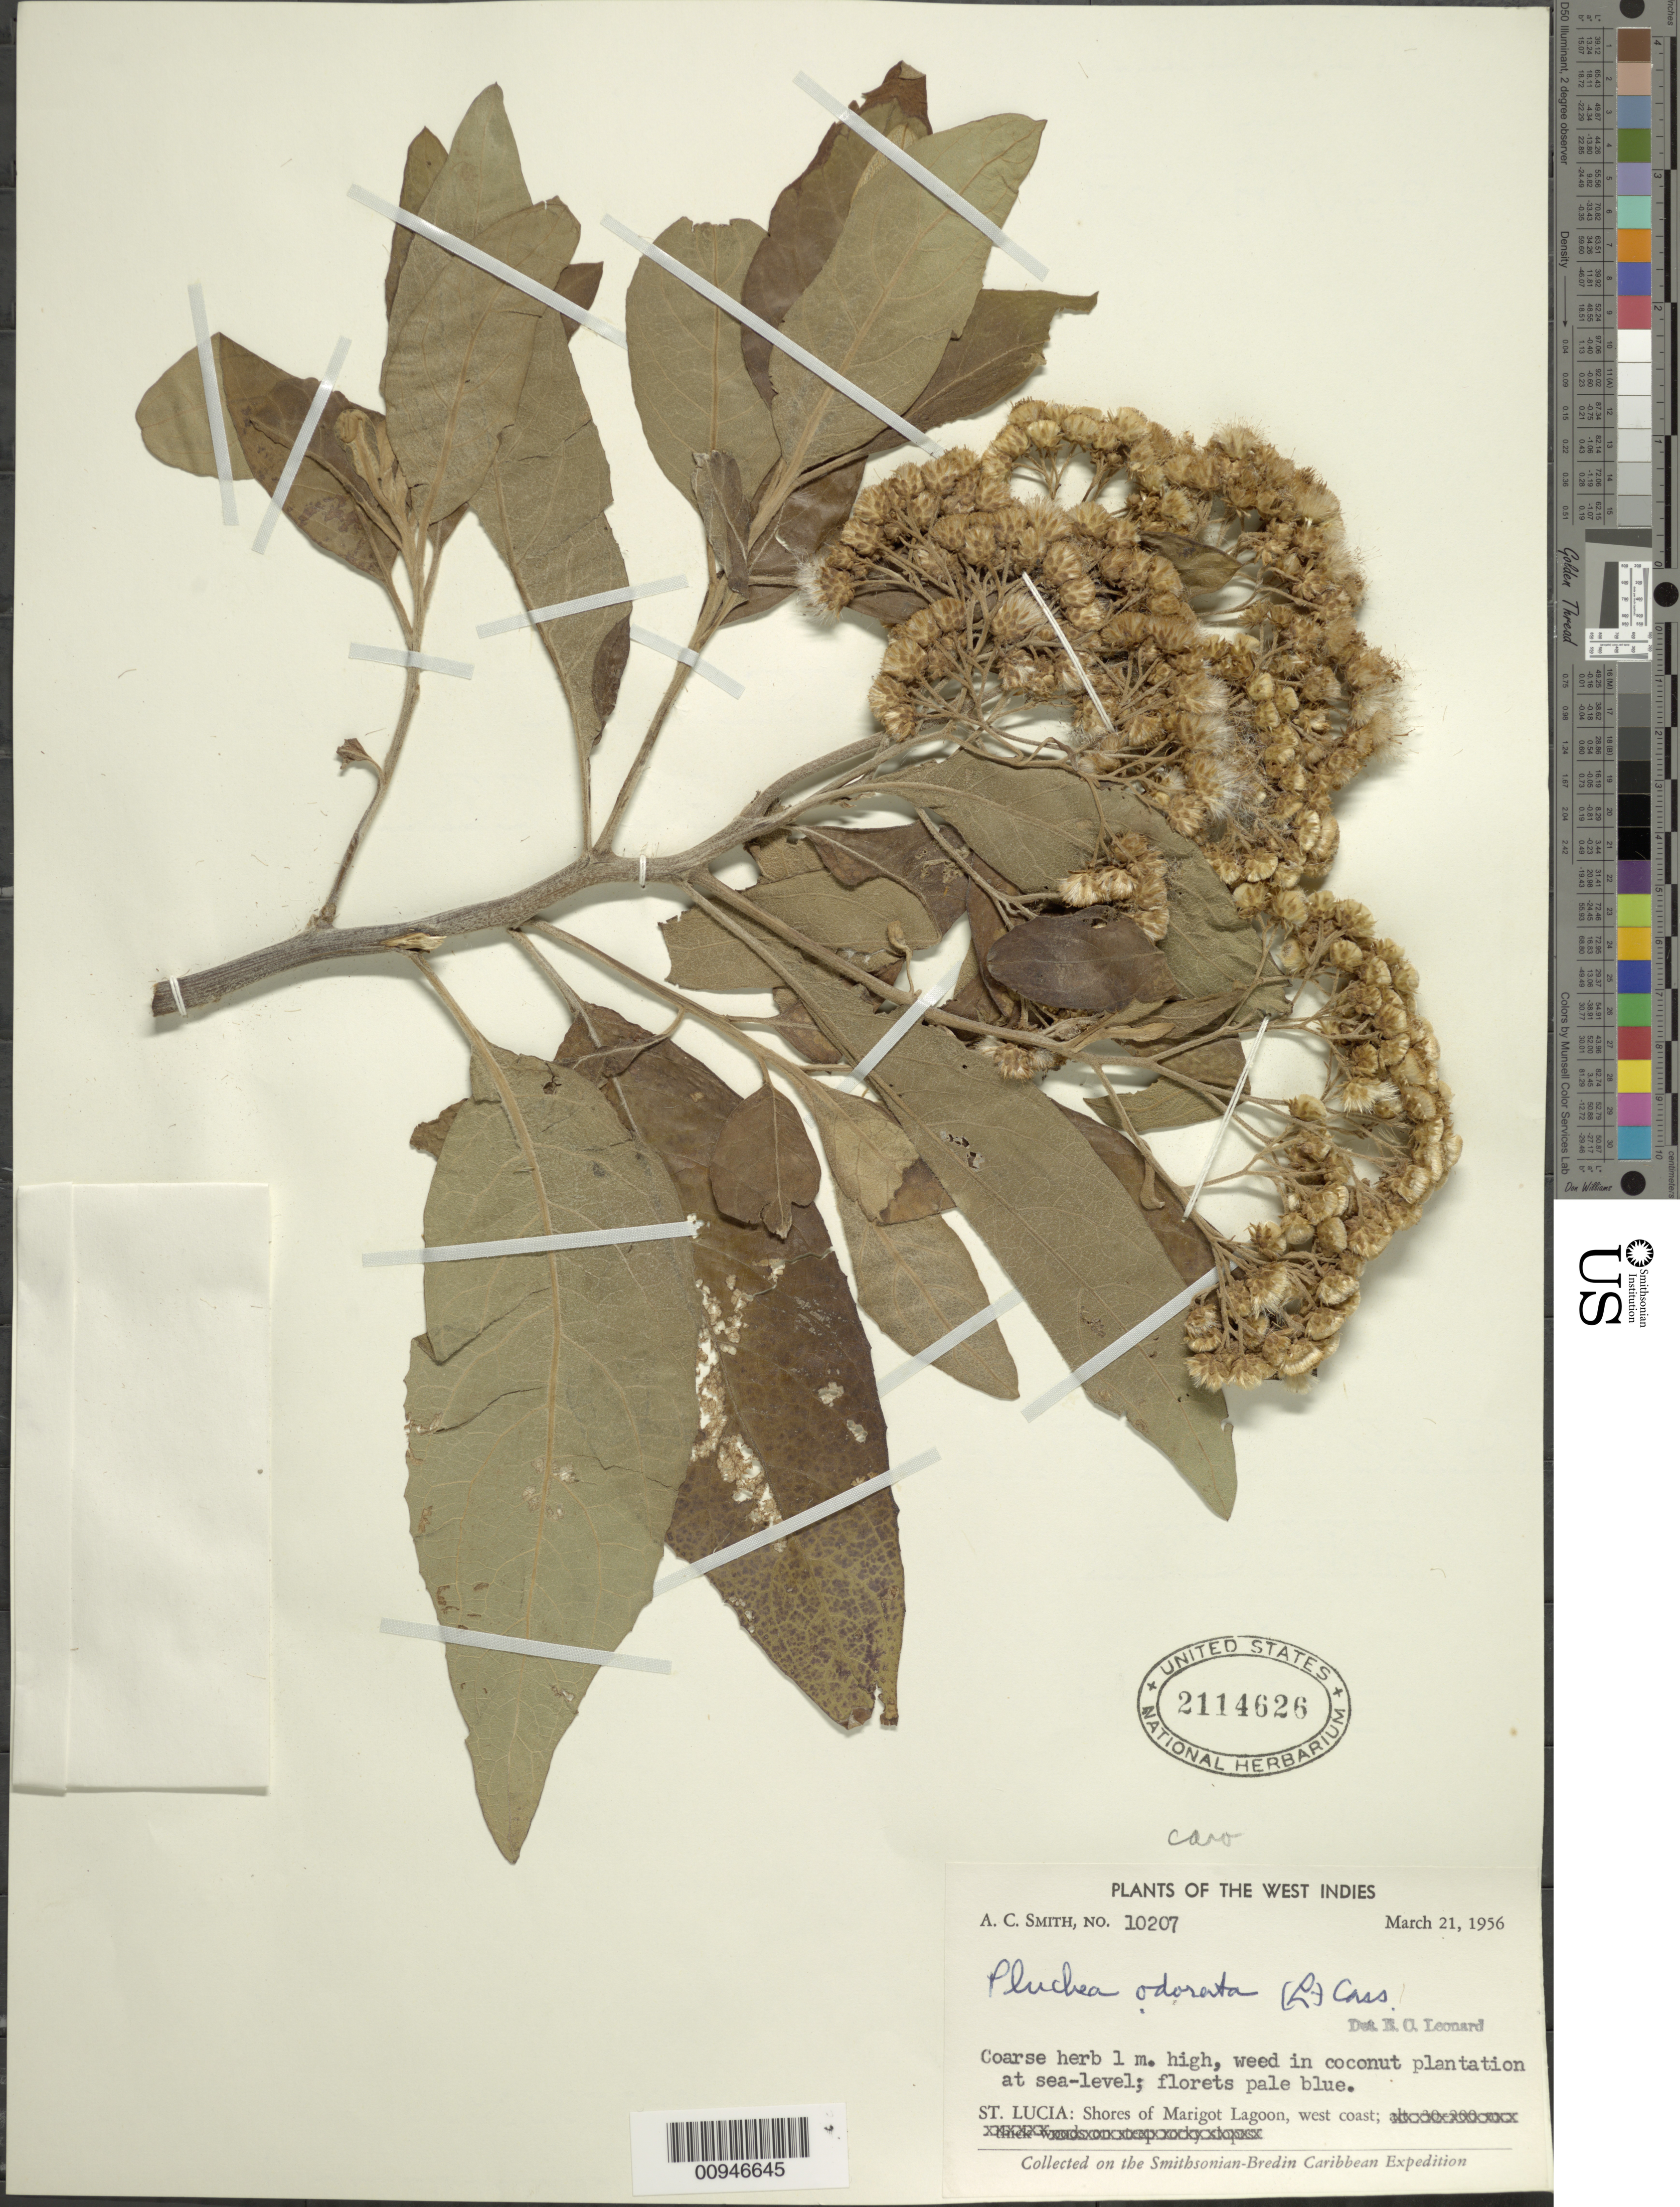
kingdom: Plantae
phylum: Tracheophyta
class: Magnoliopsida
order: Asterales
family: Asteraceae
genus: Pluchea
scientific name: Pluchea carolinensis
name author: (Jacq.) D. Don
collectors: A. C. Smith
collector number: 10207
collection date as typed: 21 Mar 1956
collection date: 1956-03-21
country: St. Lucia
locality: Shores of Marigot Lagoon, west coast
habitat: Coconut plantation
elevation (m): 0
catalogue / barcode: US 2114626